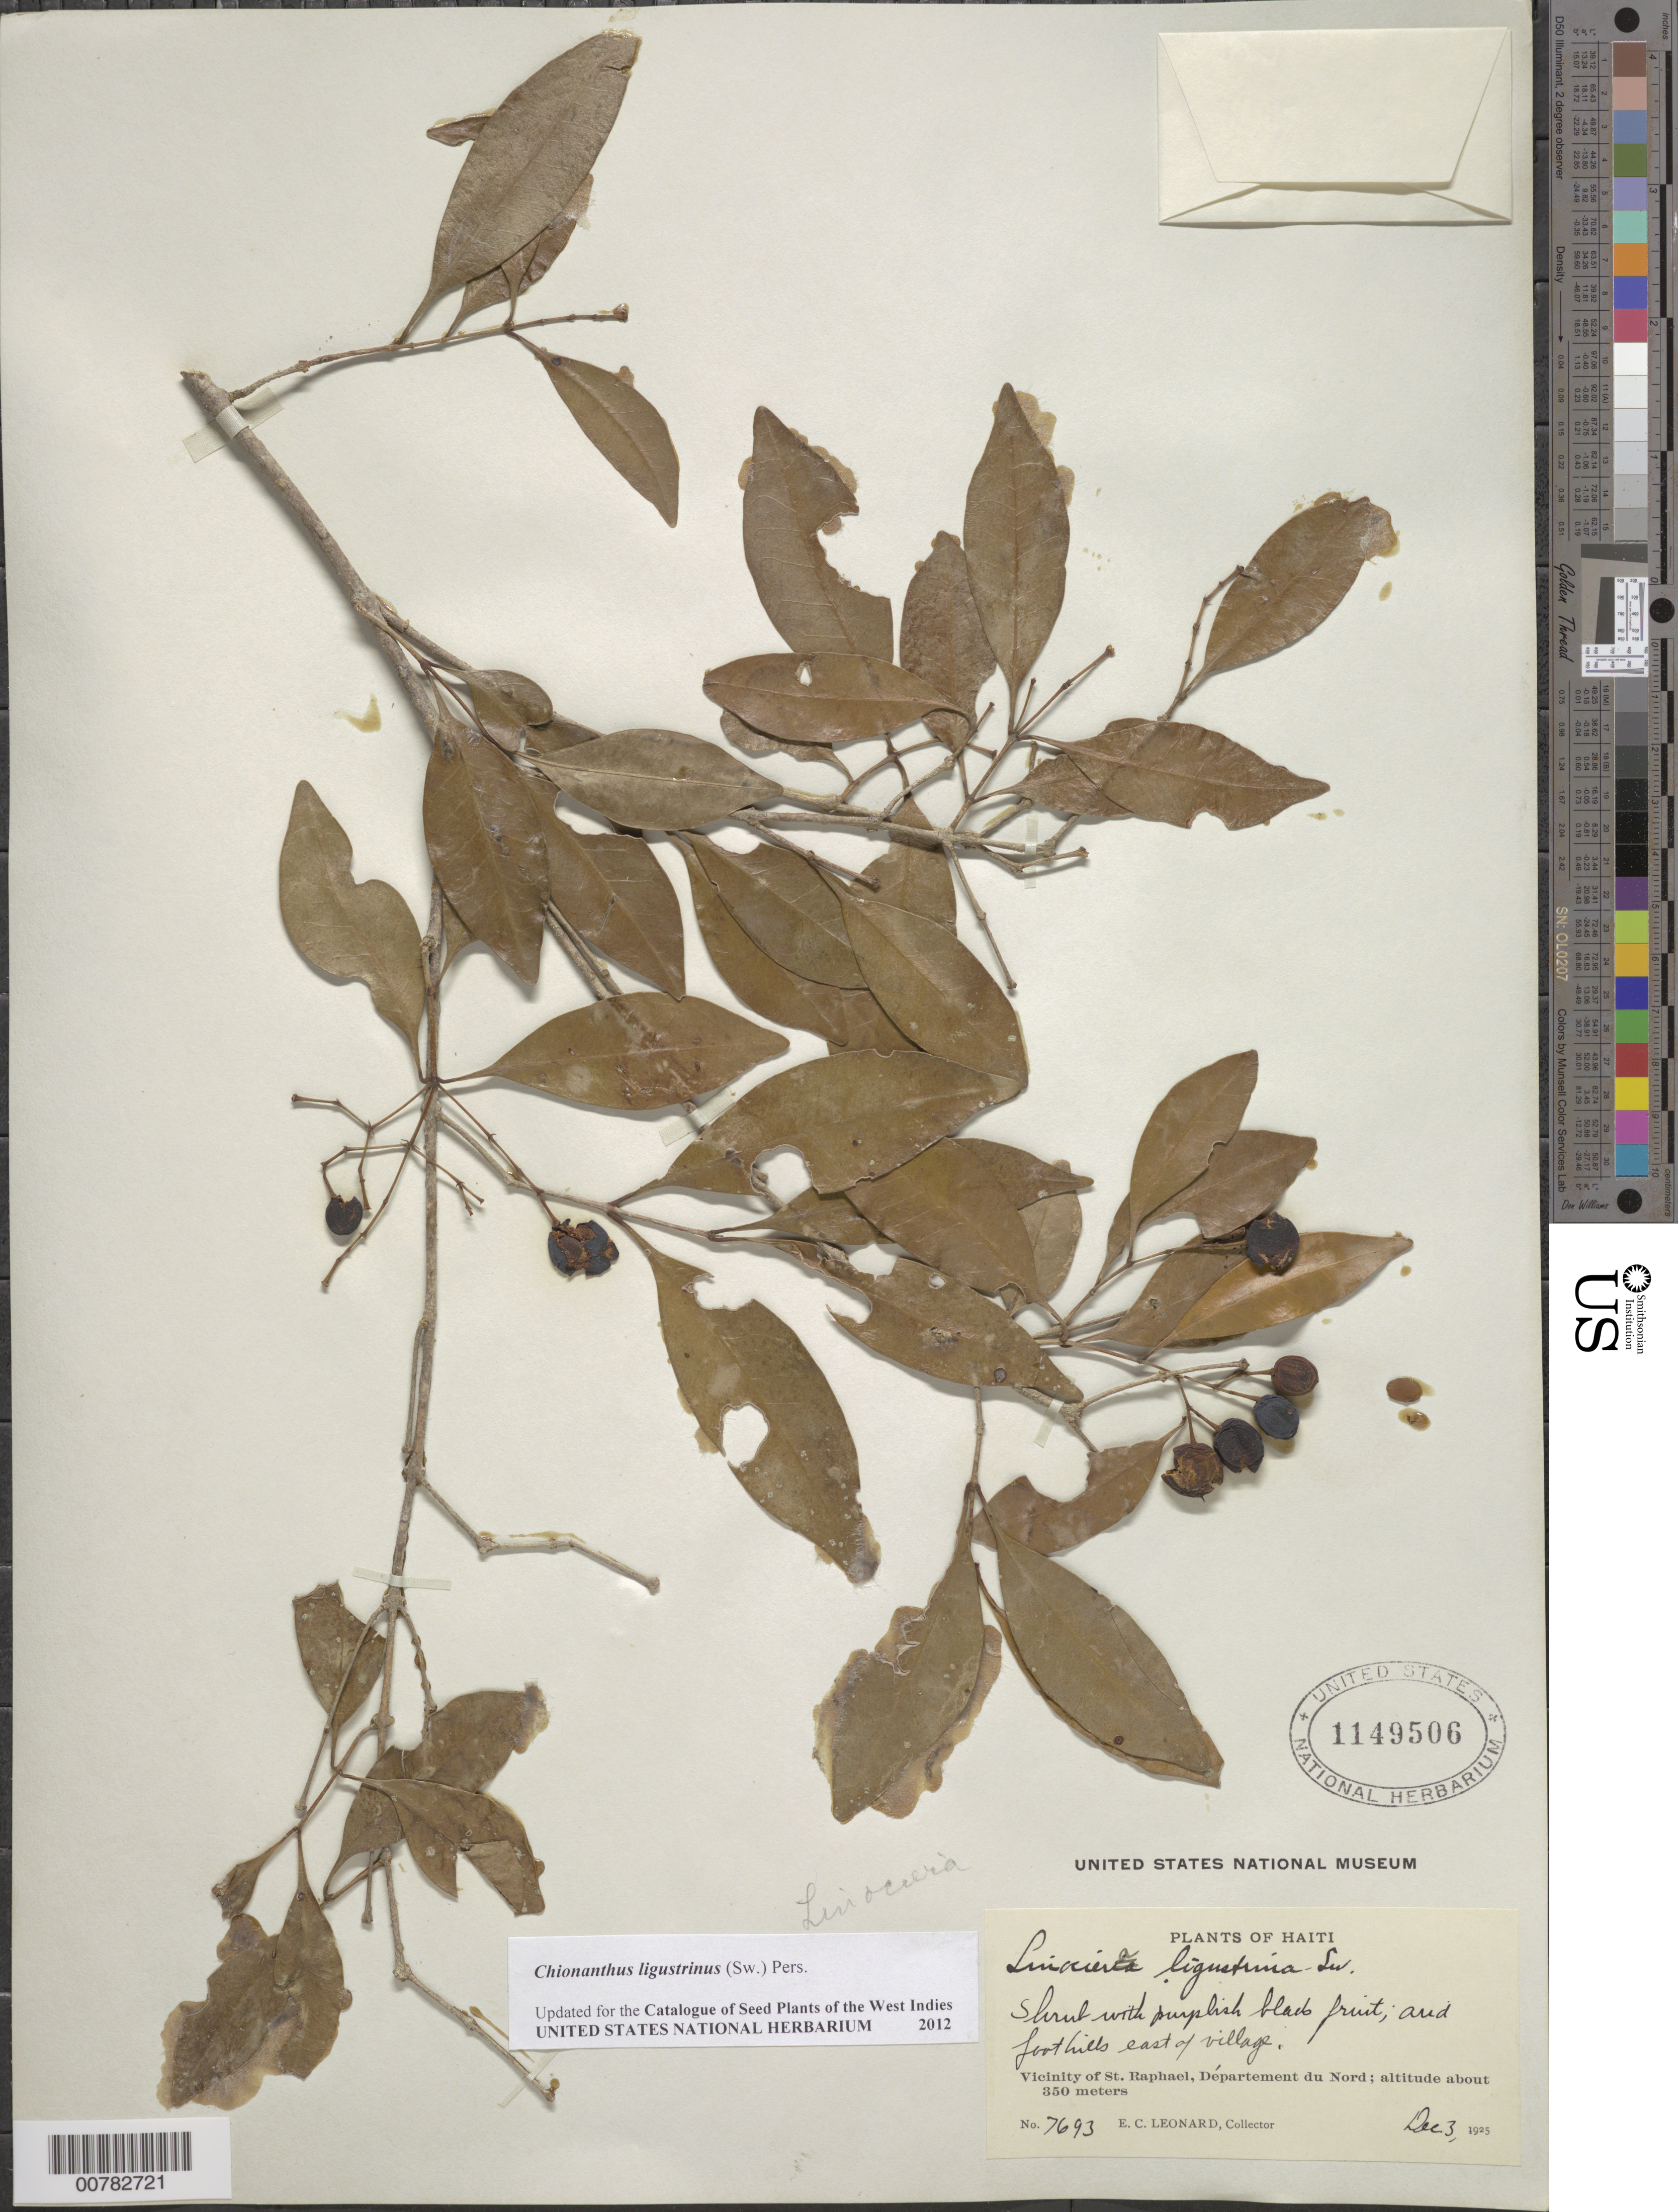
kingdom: Plantae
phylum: Tracheophyta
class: Magnoliopsida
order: Lamiales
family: Oleaceae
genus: Chionanthus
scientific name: Chionanthus ligustrinus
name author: (Sw.) Pers.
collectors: E. C. Leonard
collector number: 7693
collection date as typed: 03 Dec 1925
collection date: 1925-12-03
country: Haiti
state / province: Nord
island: Hispaniola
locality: Vicinity of St. Raphael, foot hills east of village.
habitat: Arid foot hills.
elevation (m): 350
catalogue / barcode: US 1149506